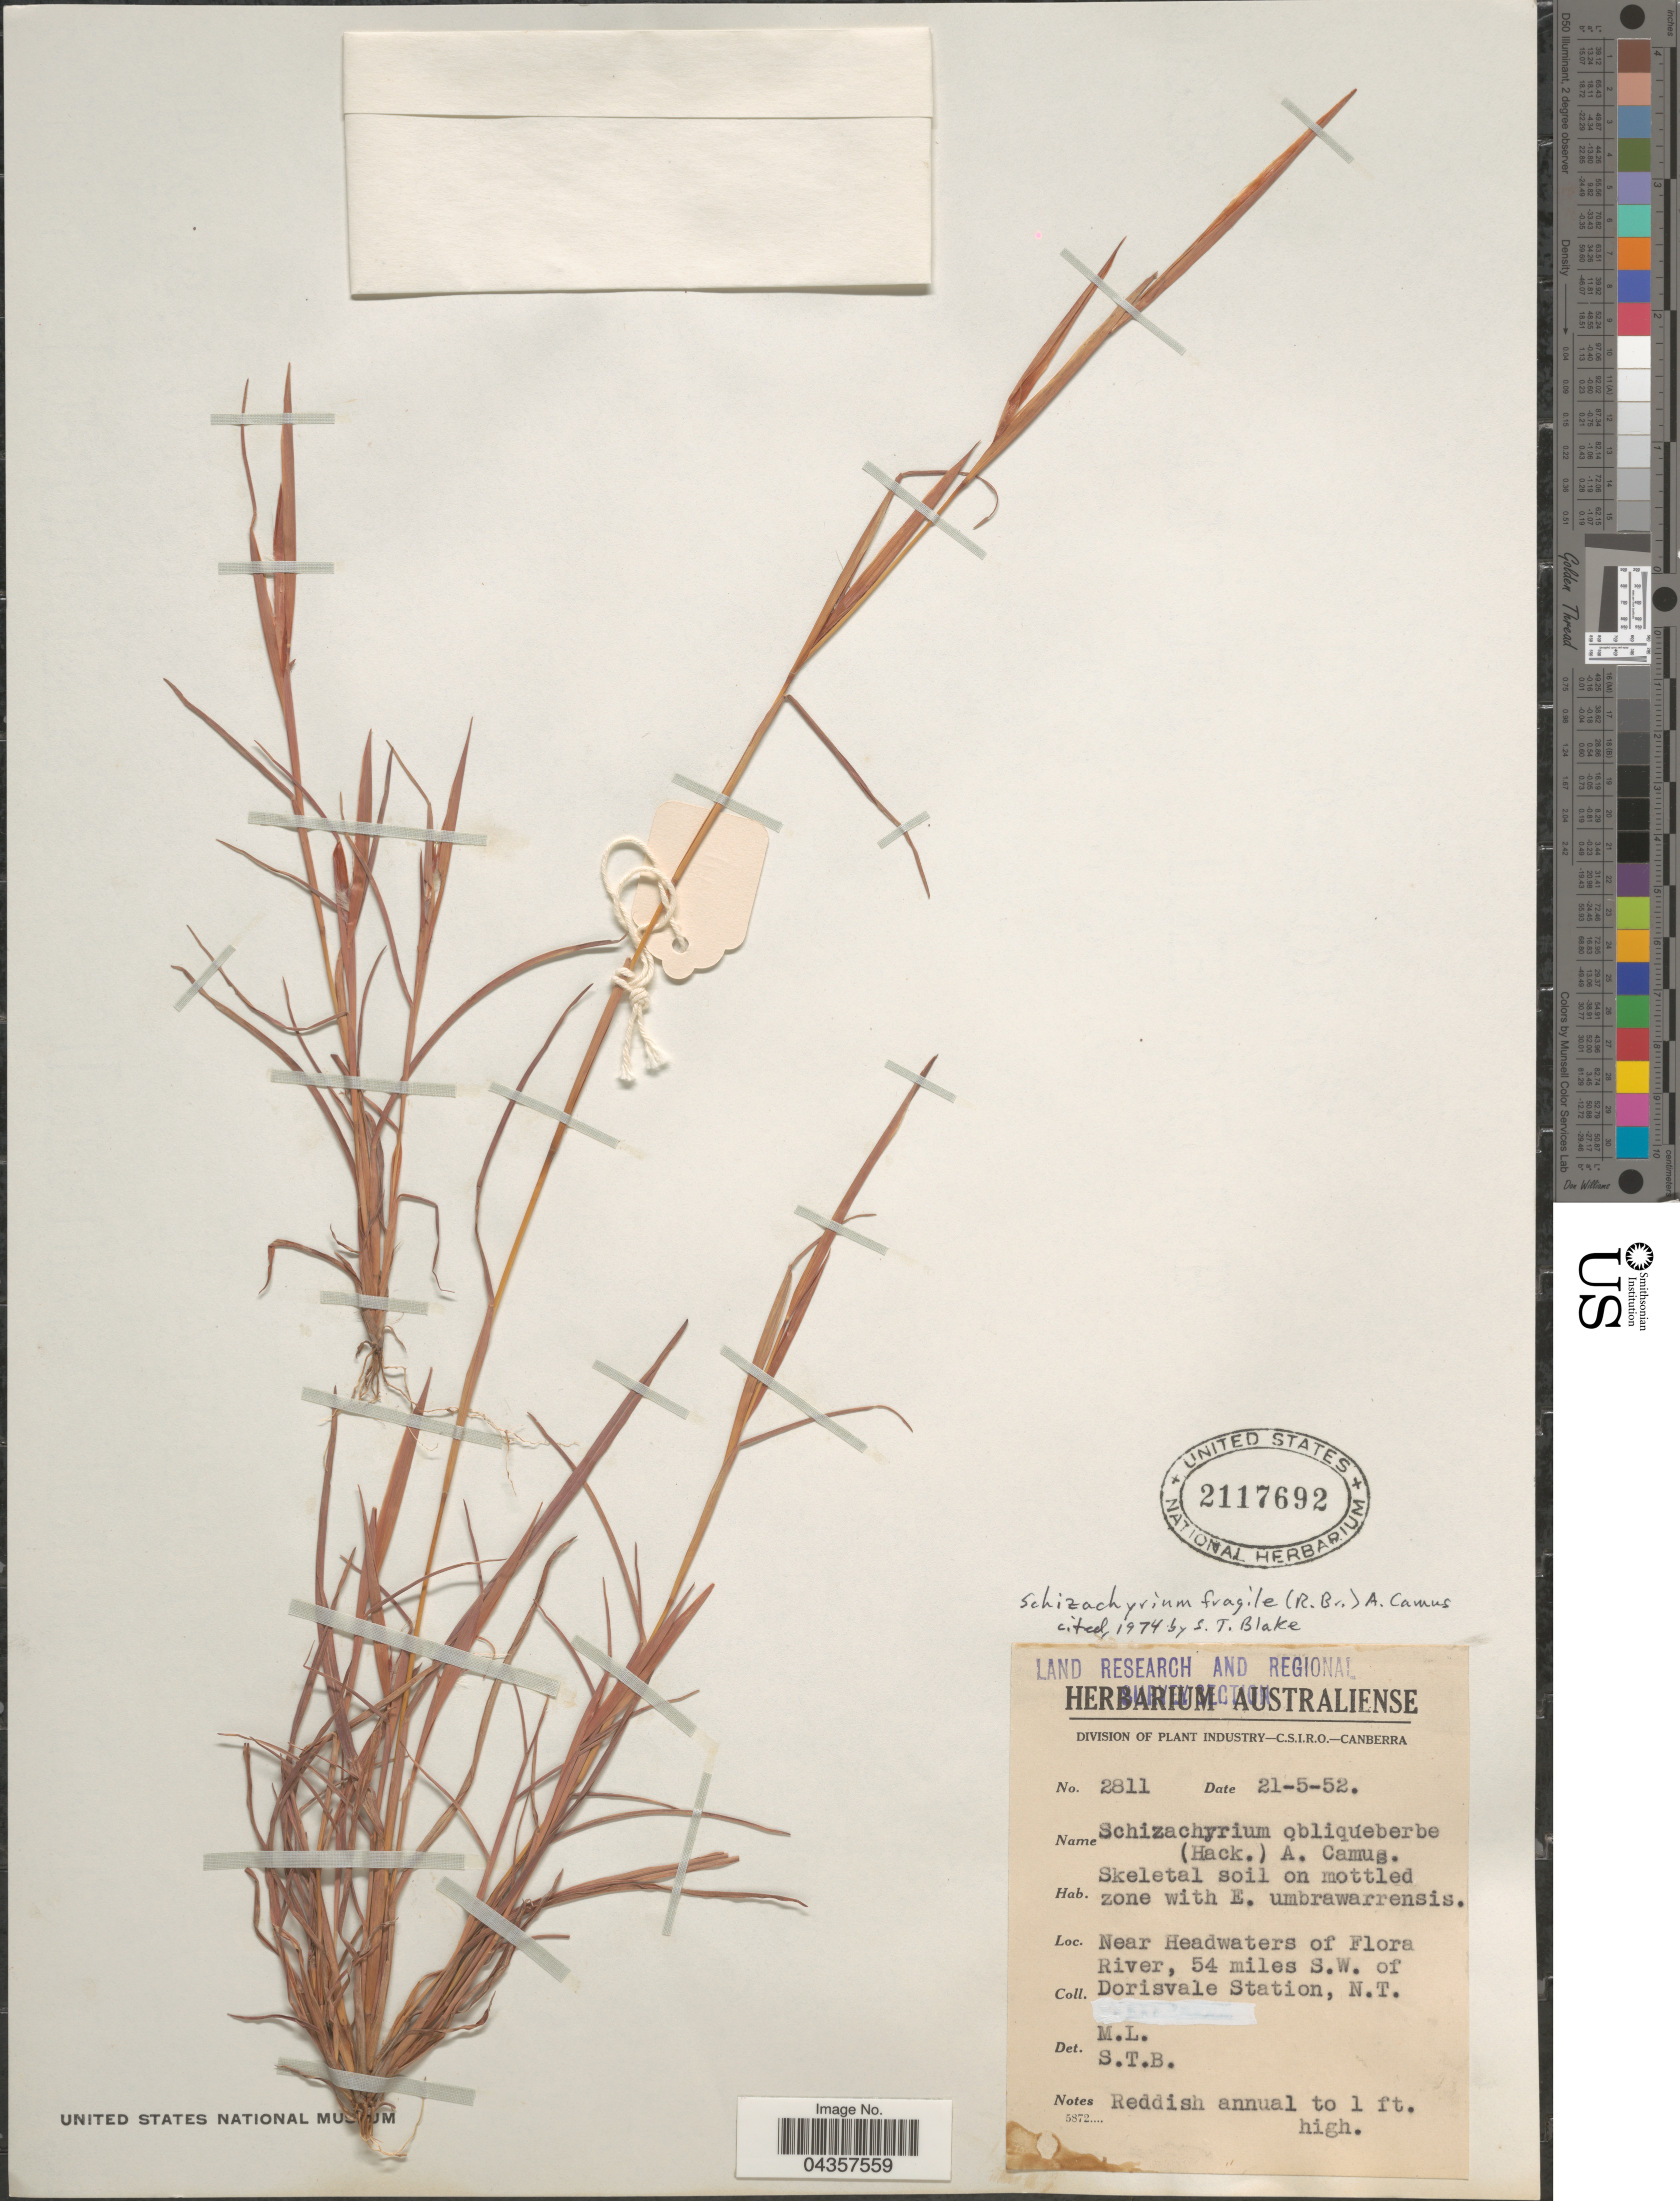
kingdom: Plantae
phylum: Tracheophyta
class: Liliopsida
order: Poales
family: Poaceae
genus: Schizachyrium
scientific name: Schizachyrium fragile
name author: (R. Br.) A. Camus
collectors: M. L.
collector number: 2811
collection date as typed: Transcribed d/m/y: 21/5/52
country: Australia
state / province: Northern Territory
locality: Land Research and Regional Survey Section. Near Headwaters of Flora River, 54 miles S.W. of Dorisvale Station.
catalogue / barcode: US 2117692